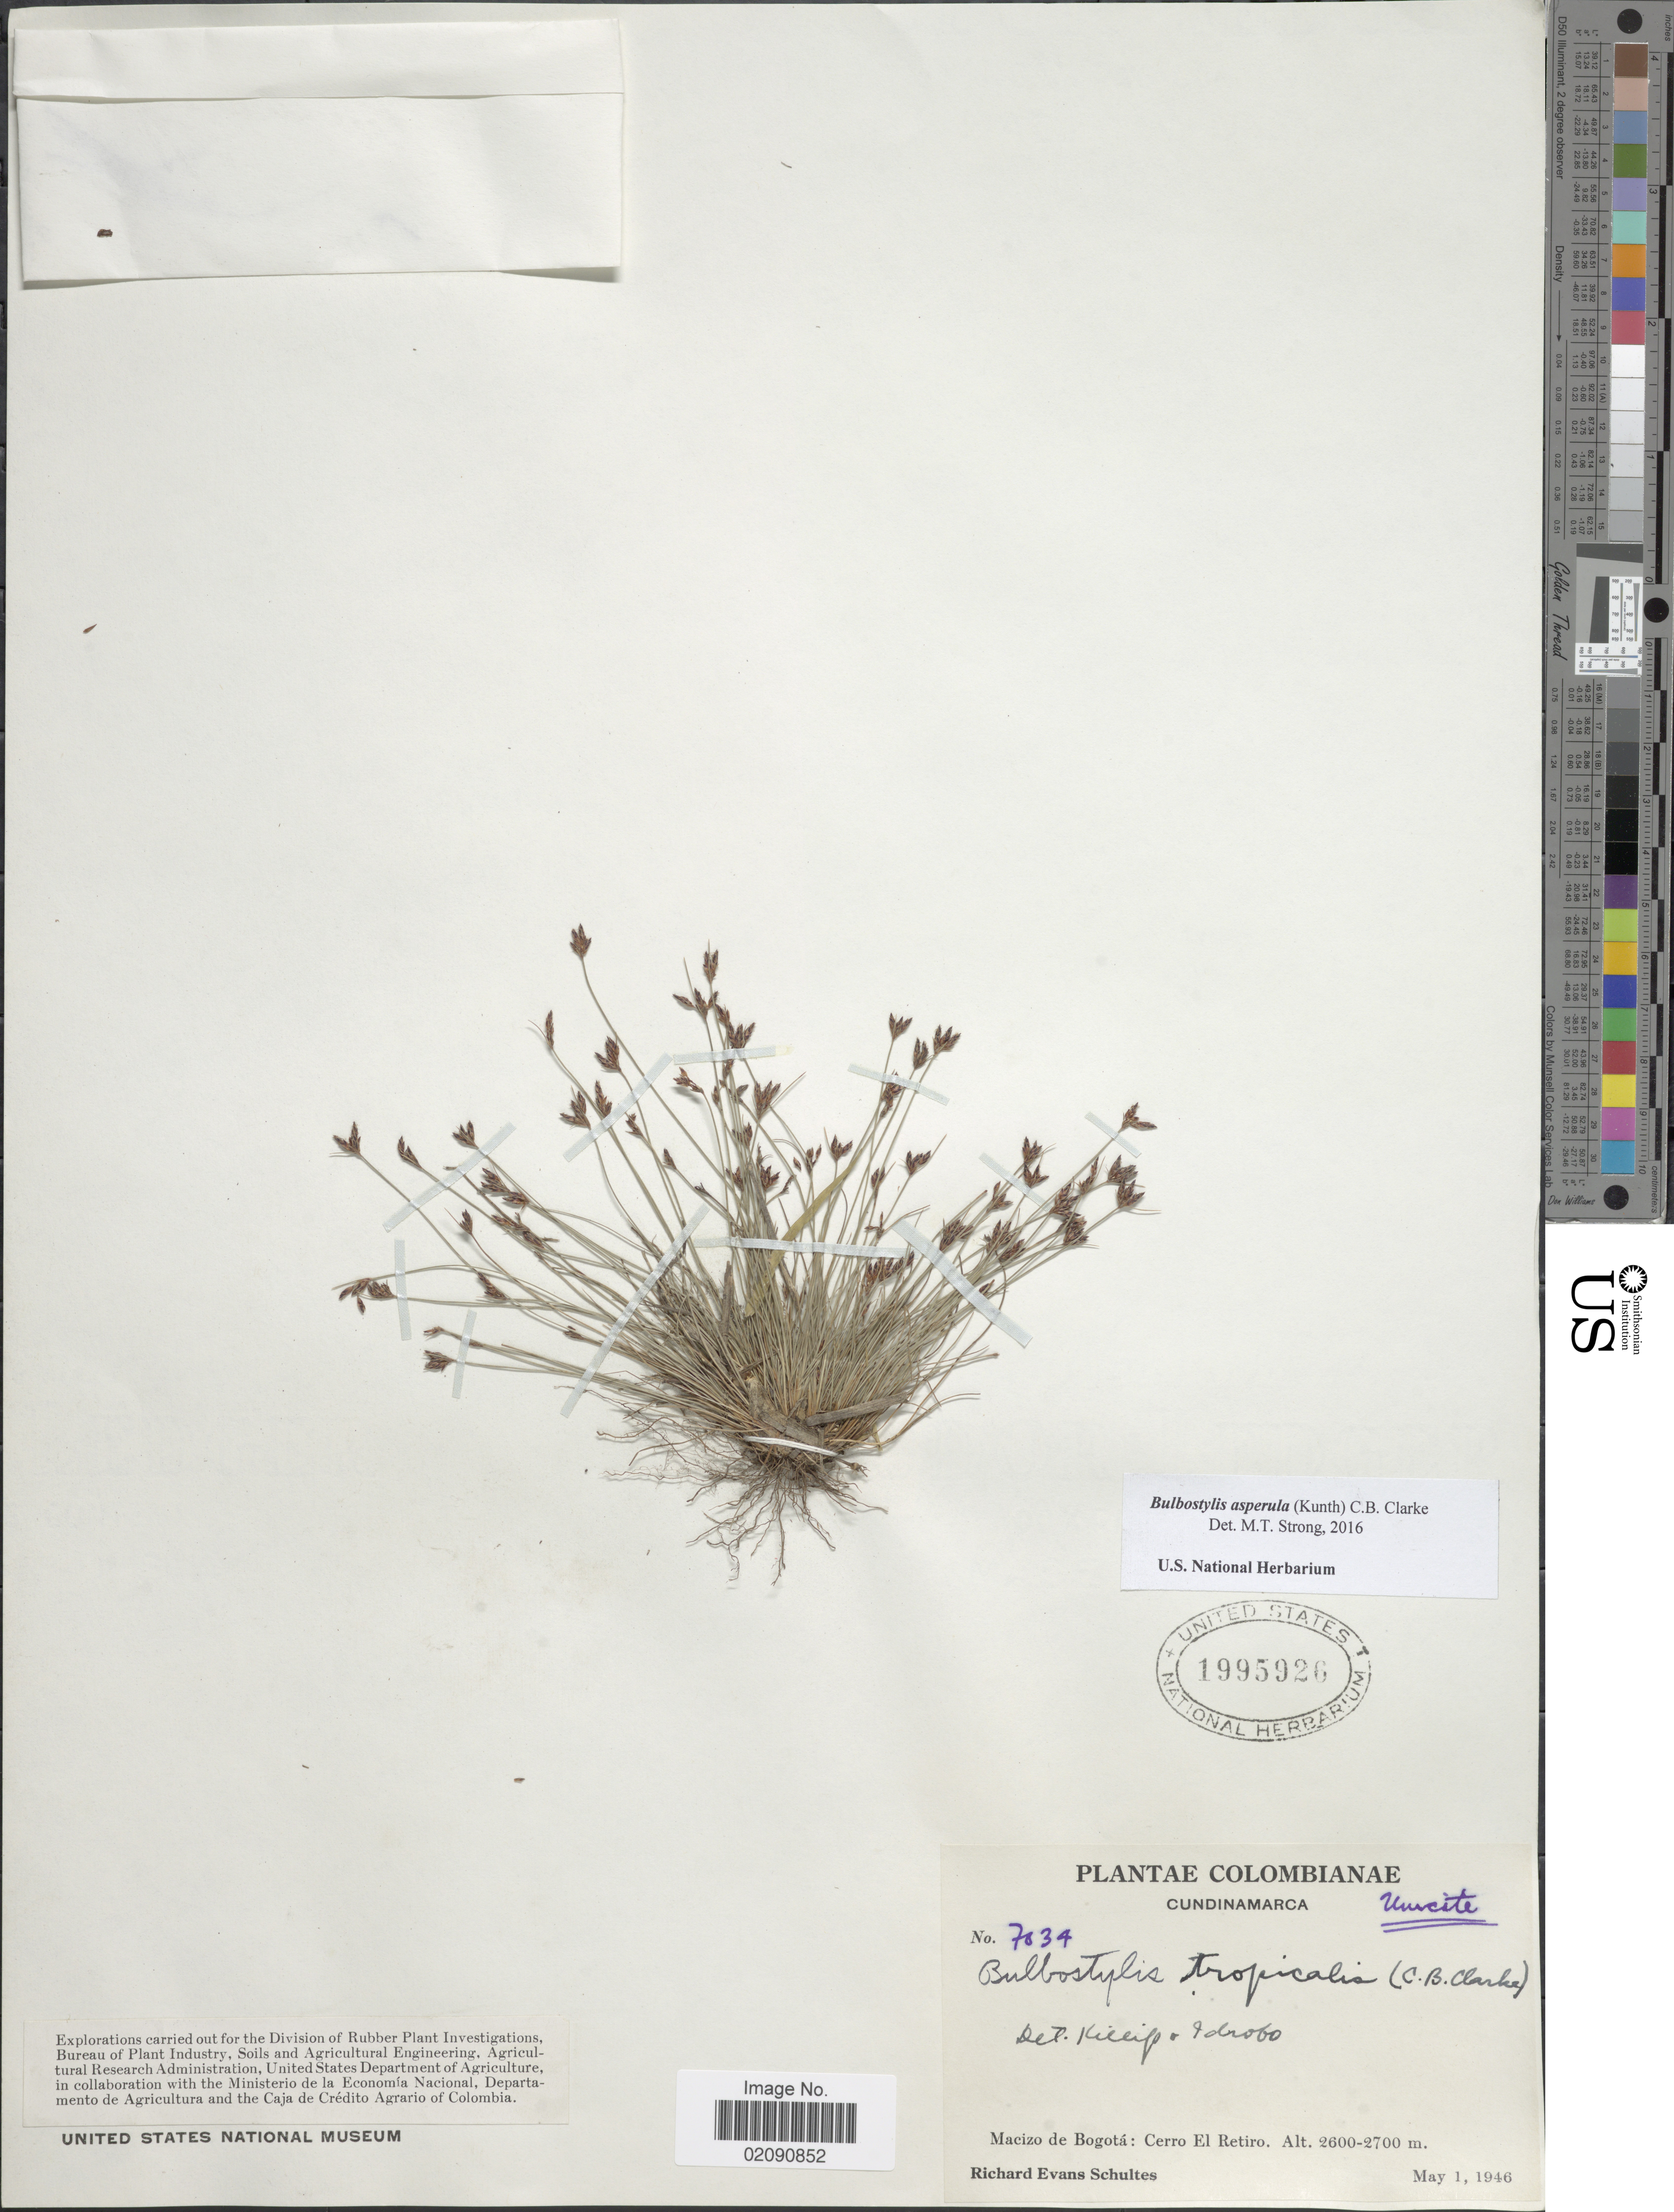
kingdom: Plantae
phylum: Tracheophyta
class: Liliopsida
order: Poales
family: Cyperaceae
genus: Bulbostylis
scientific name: Bulbostylis asperula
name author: (Kunth) C.B. Clarke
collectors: R. E. Schultes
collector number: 7034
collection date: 1946-05-01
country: Colombia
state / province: Cundinamarca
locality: Macizo de Bogota: Cerro El Retiro.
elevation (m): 2600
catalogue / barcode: US 1995926